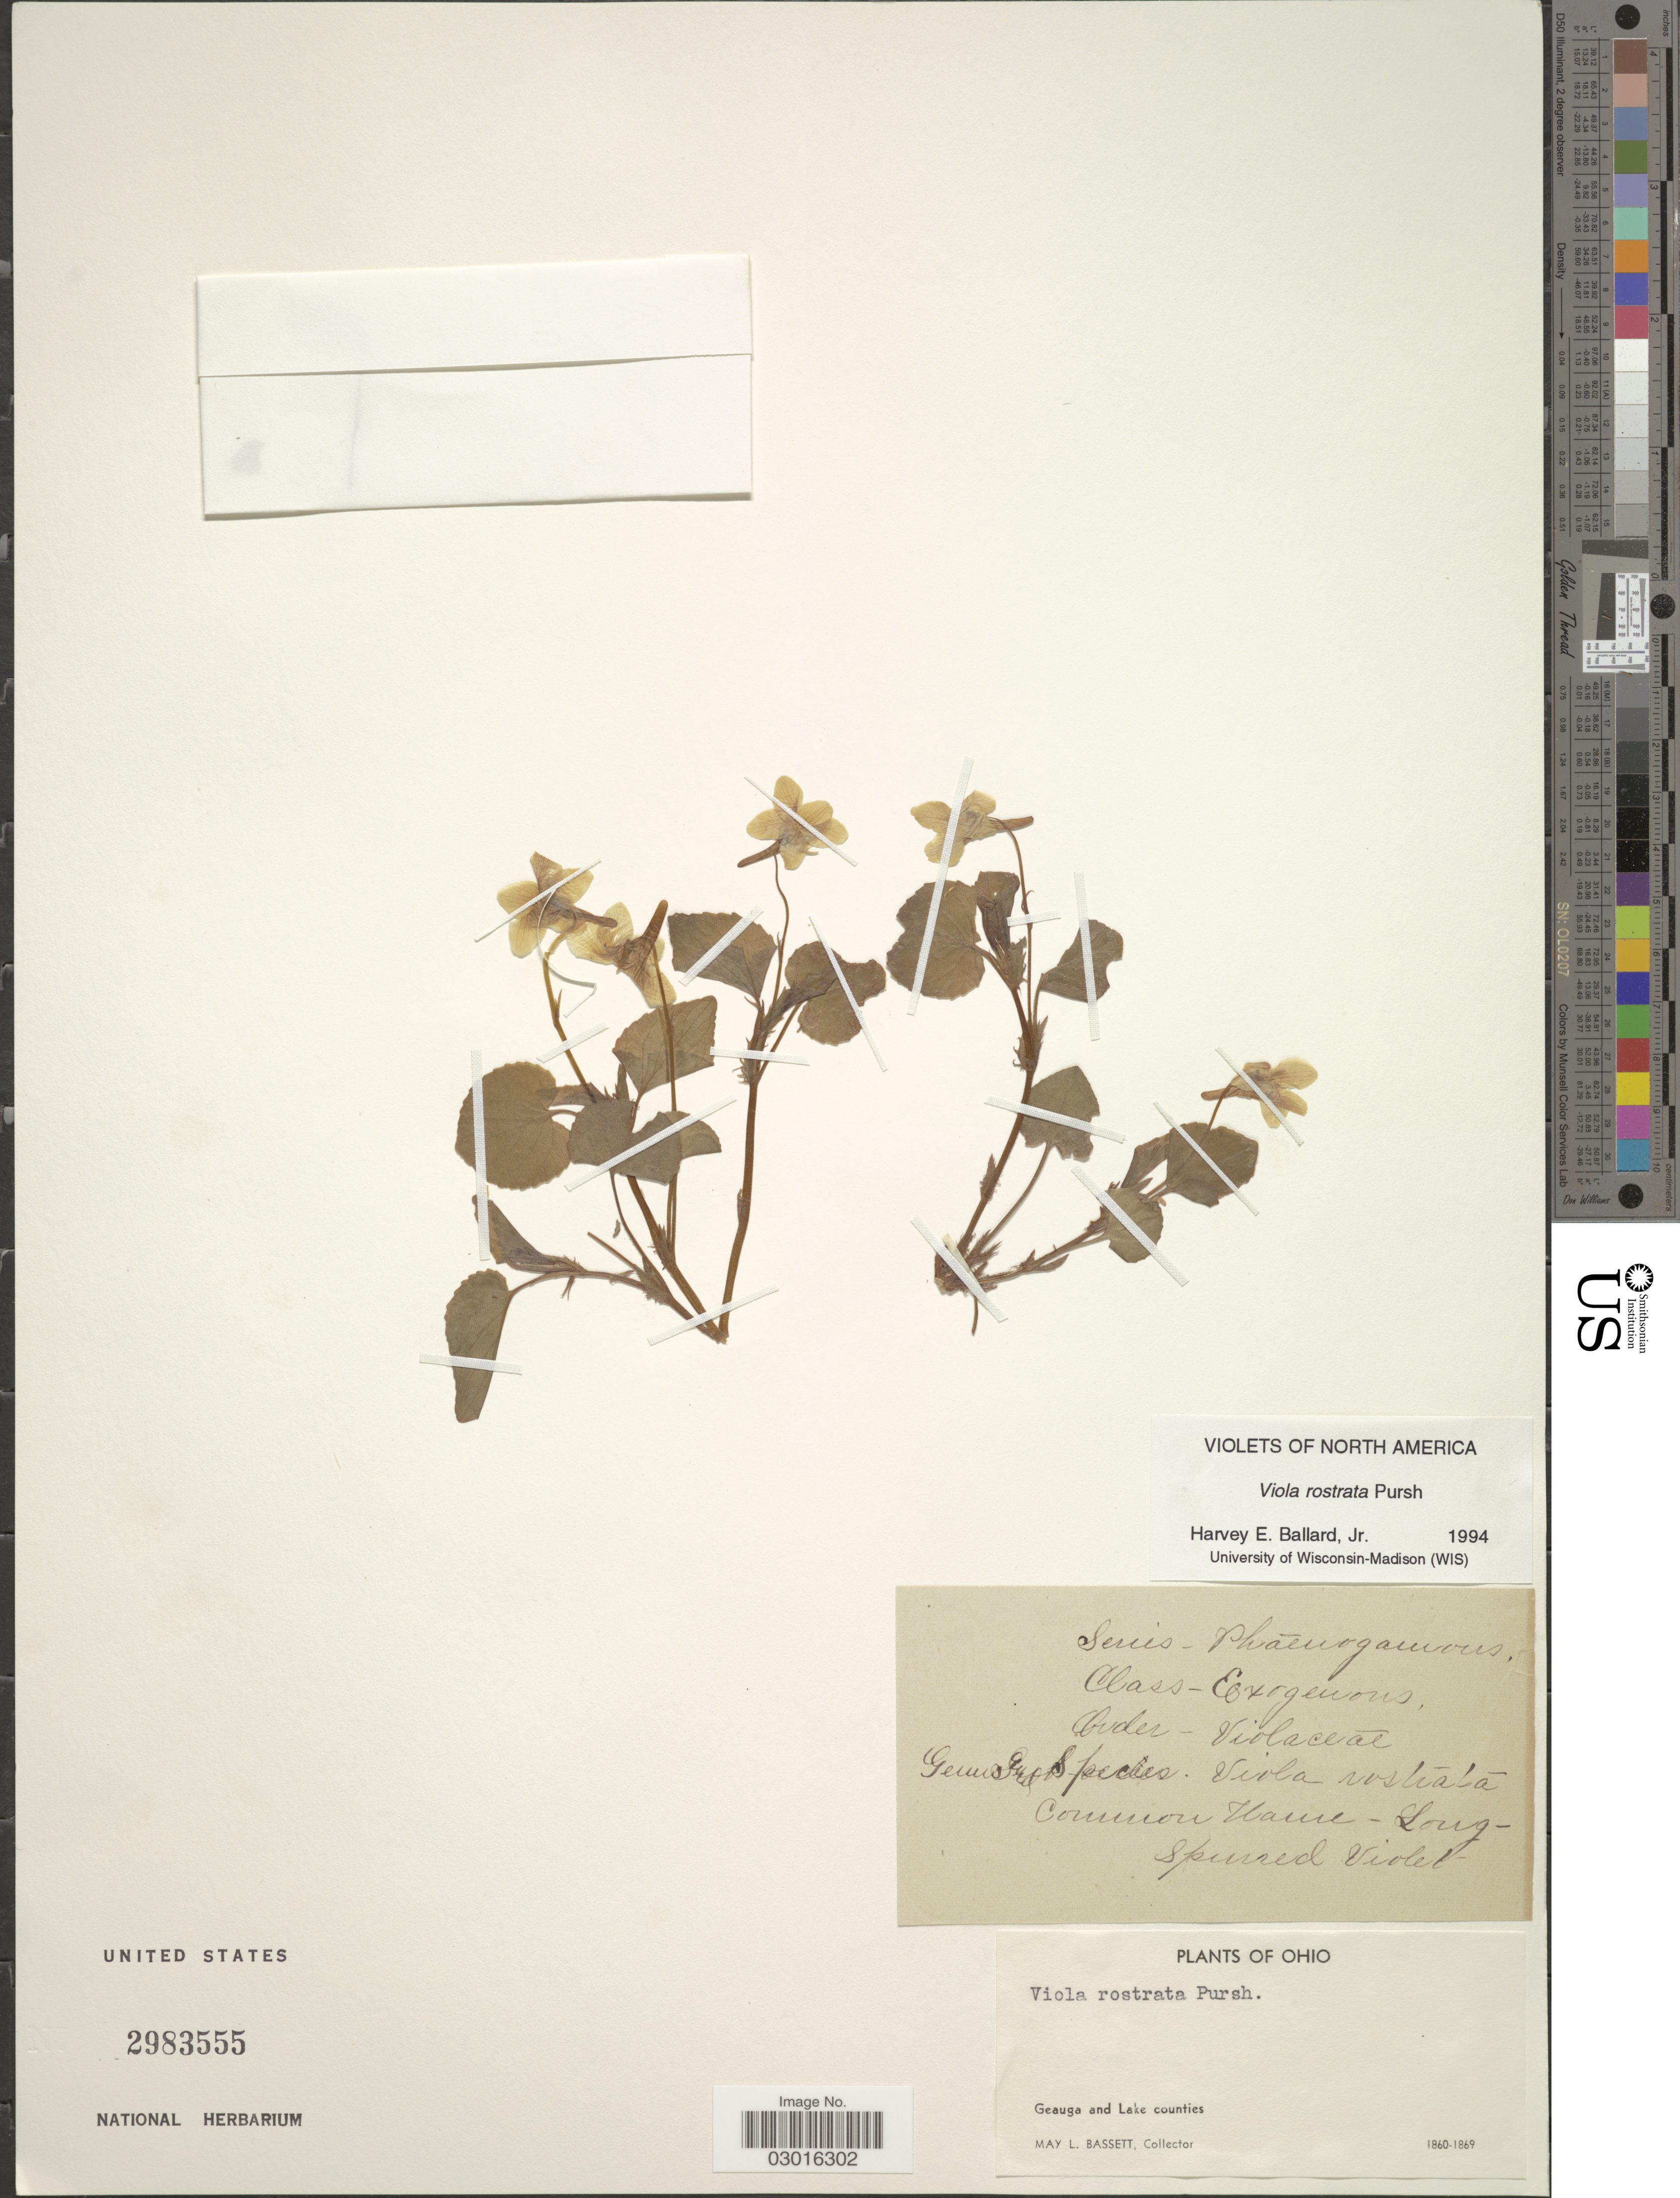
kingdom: Plantae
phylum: Tracheophyta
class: Magnoliopsida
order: Malpighiales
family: Violaceae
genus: Viola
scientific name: Viola rostrata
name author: Pursh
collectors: M. L. Bassett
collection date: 1860/1869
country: United States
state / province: Ohio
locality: Geauga and Lake counties.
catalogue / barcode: US 2983555